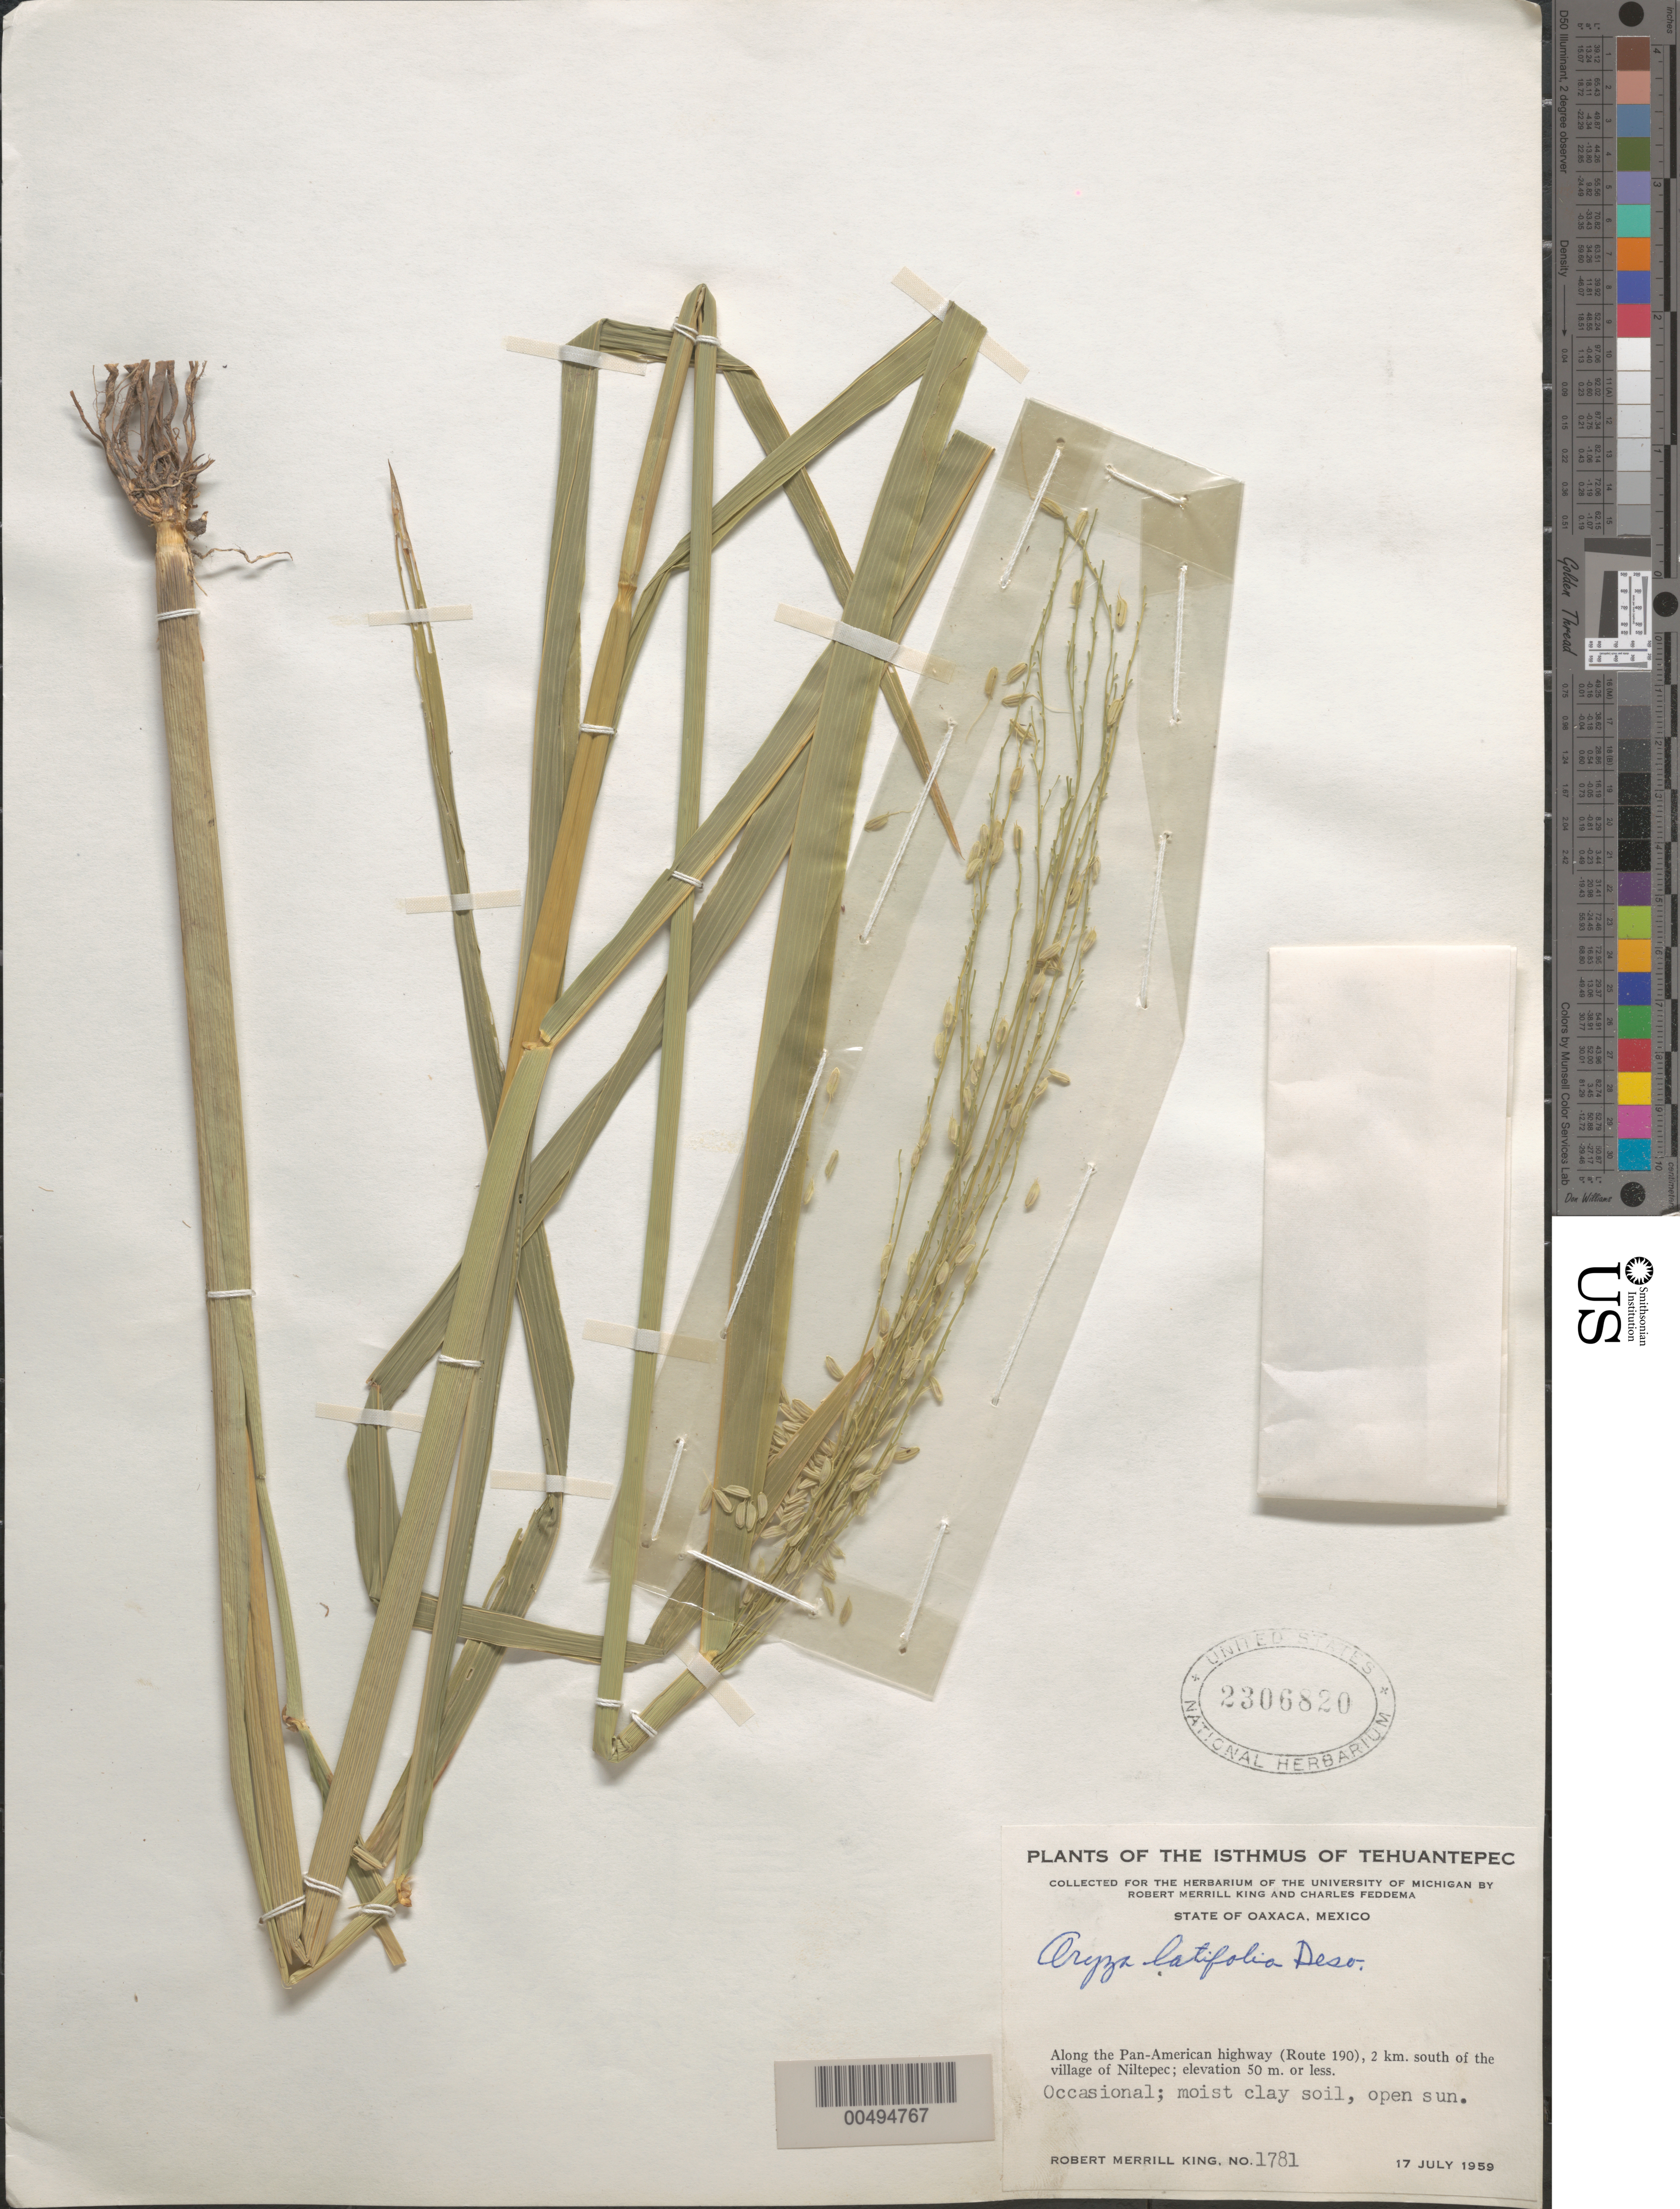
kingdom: Plantae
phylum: Tracheophyta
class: Liliopsida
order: Poales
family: Poaceae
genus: Oryza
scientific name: Oryza latifolia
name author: Desv.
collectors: R. M. King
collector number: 1781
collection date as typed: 17 Jul 1959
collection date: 1959-07-17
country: Mexico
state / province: Oaxaca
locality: Isthmus of Tehuantepec, along the Pan-American Hwy (Route 190), 2 km S of the village of Niltepec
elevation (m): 0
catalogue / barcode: US 2306820